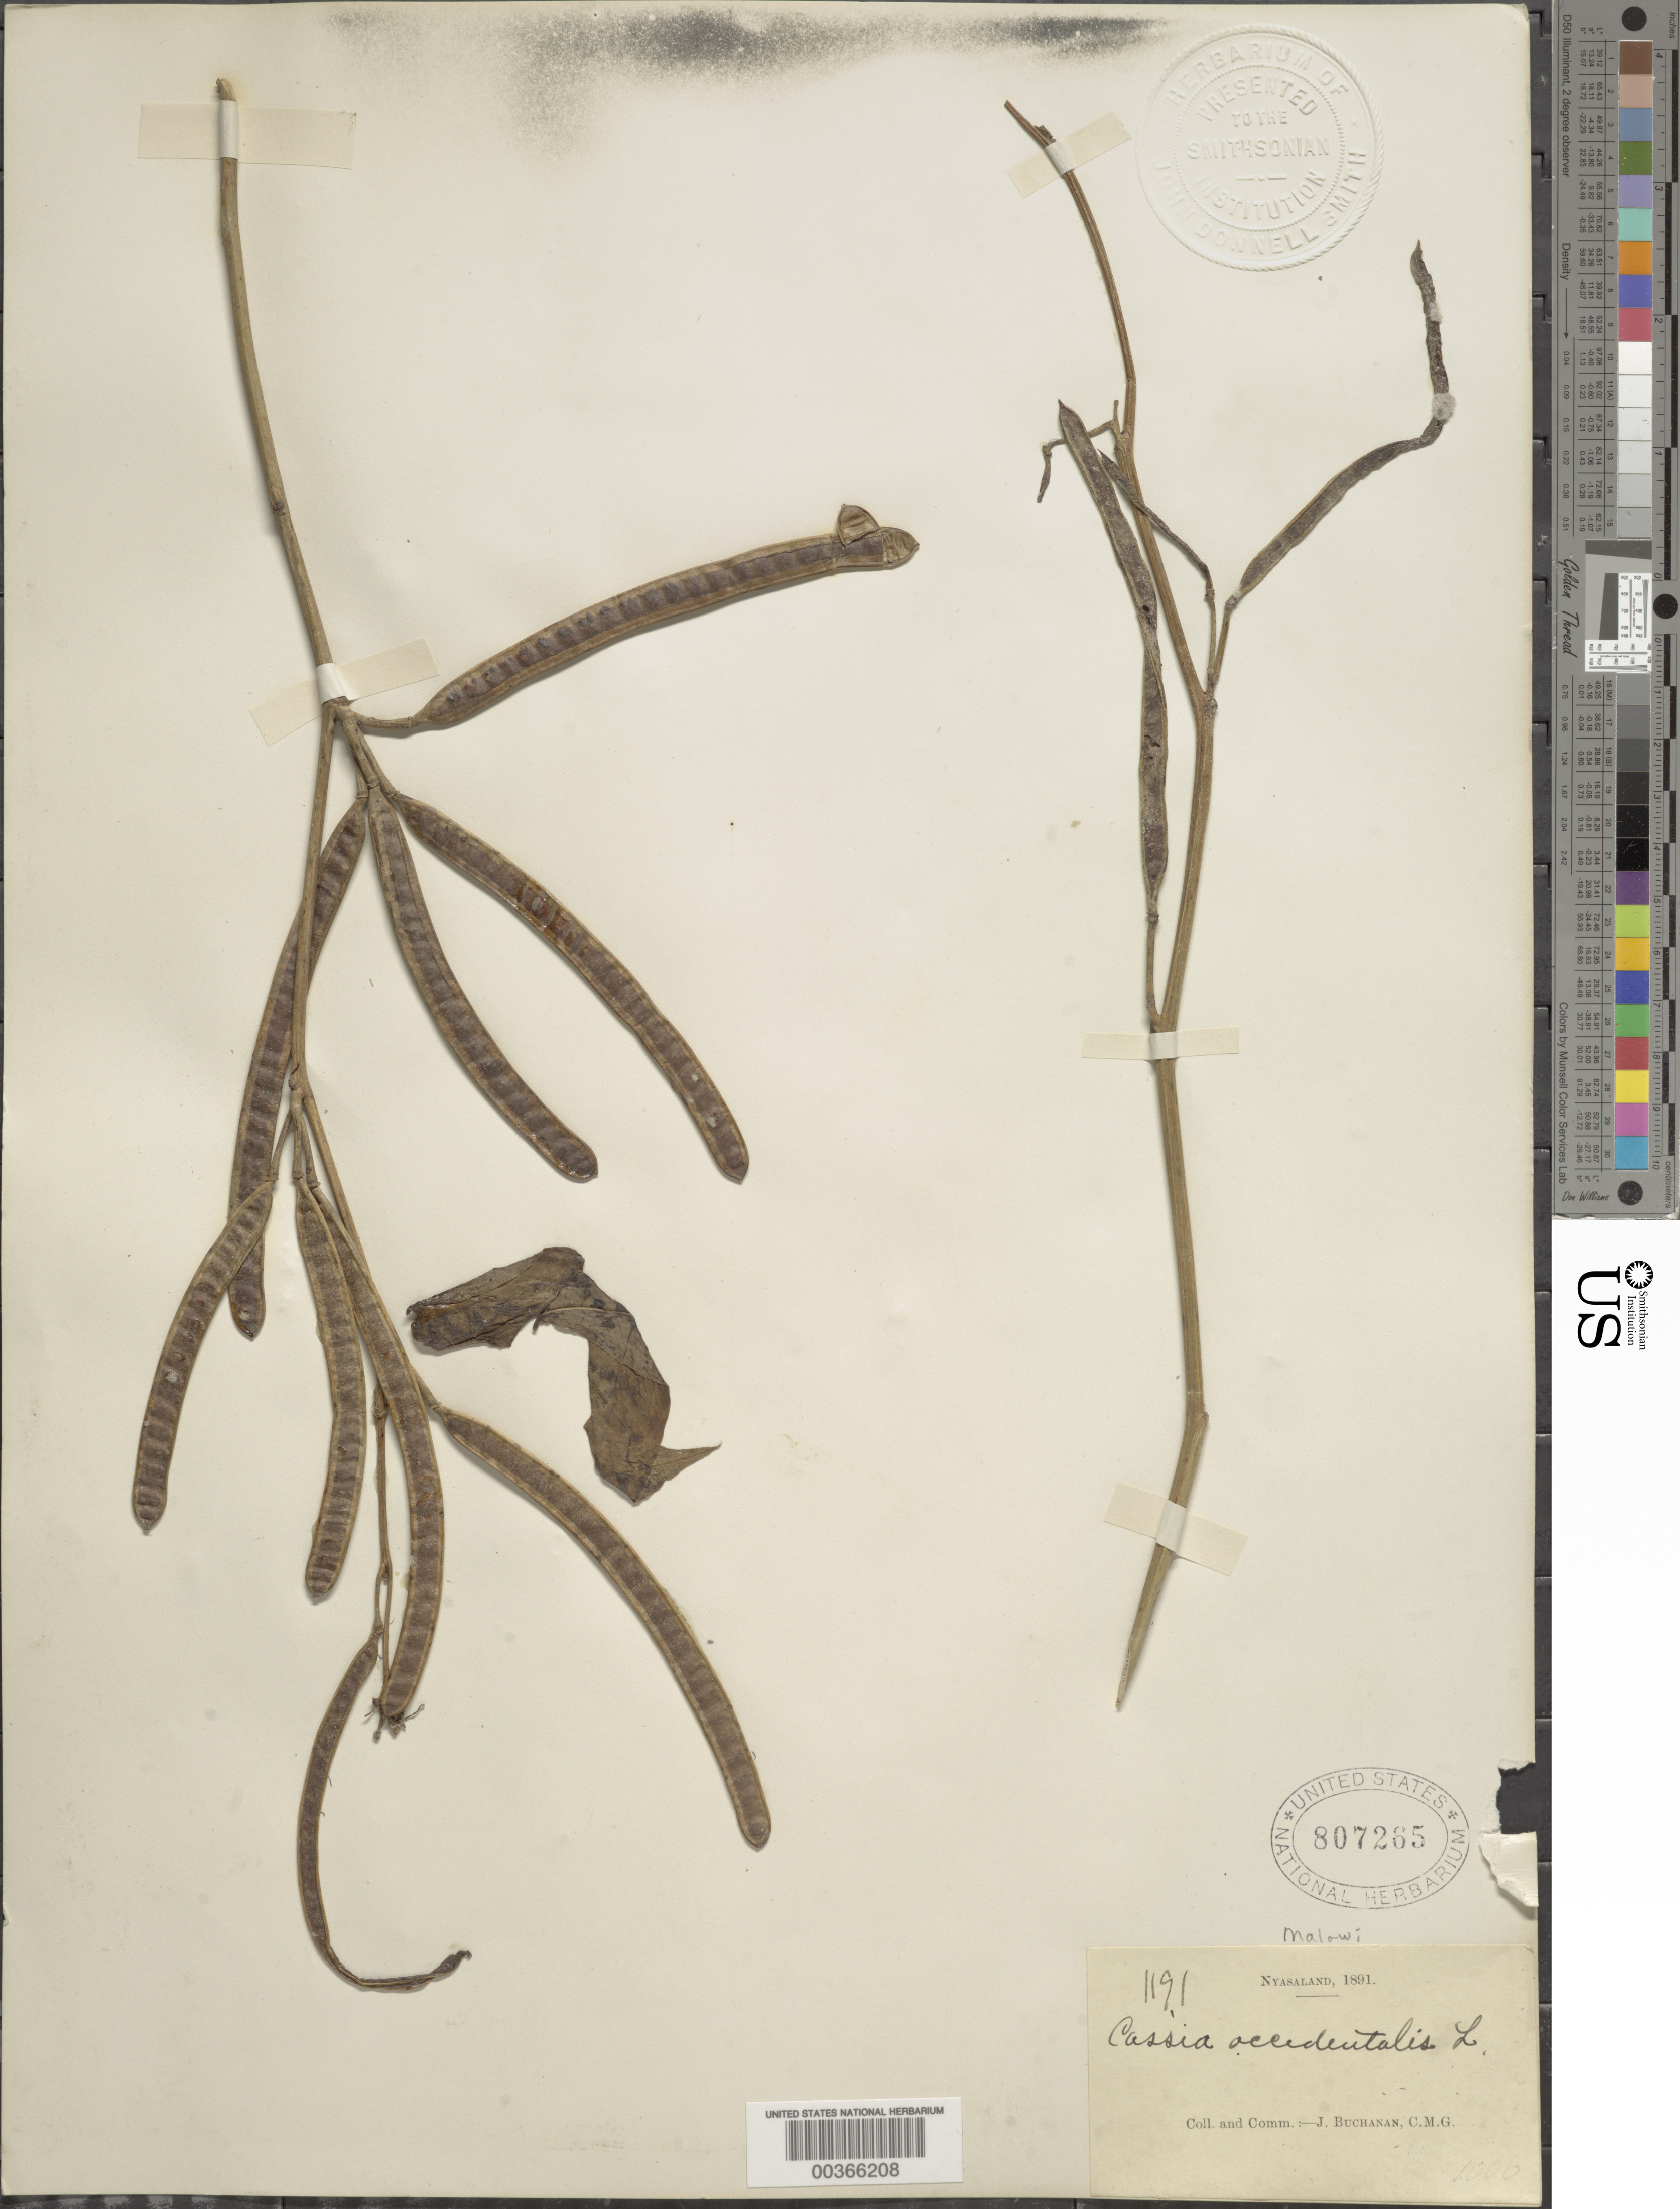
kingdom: Plantae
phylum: Tracheophyta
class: Magnoliopsida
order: Fabales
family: Fabaceae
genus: Senna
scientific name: Senna occidentalis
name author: (L.) Link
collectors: J. Buchanan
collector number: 1191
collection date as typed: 1891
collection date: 1891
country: Malawi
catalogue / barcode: US 807265